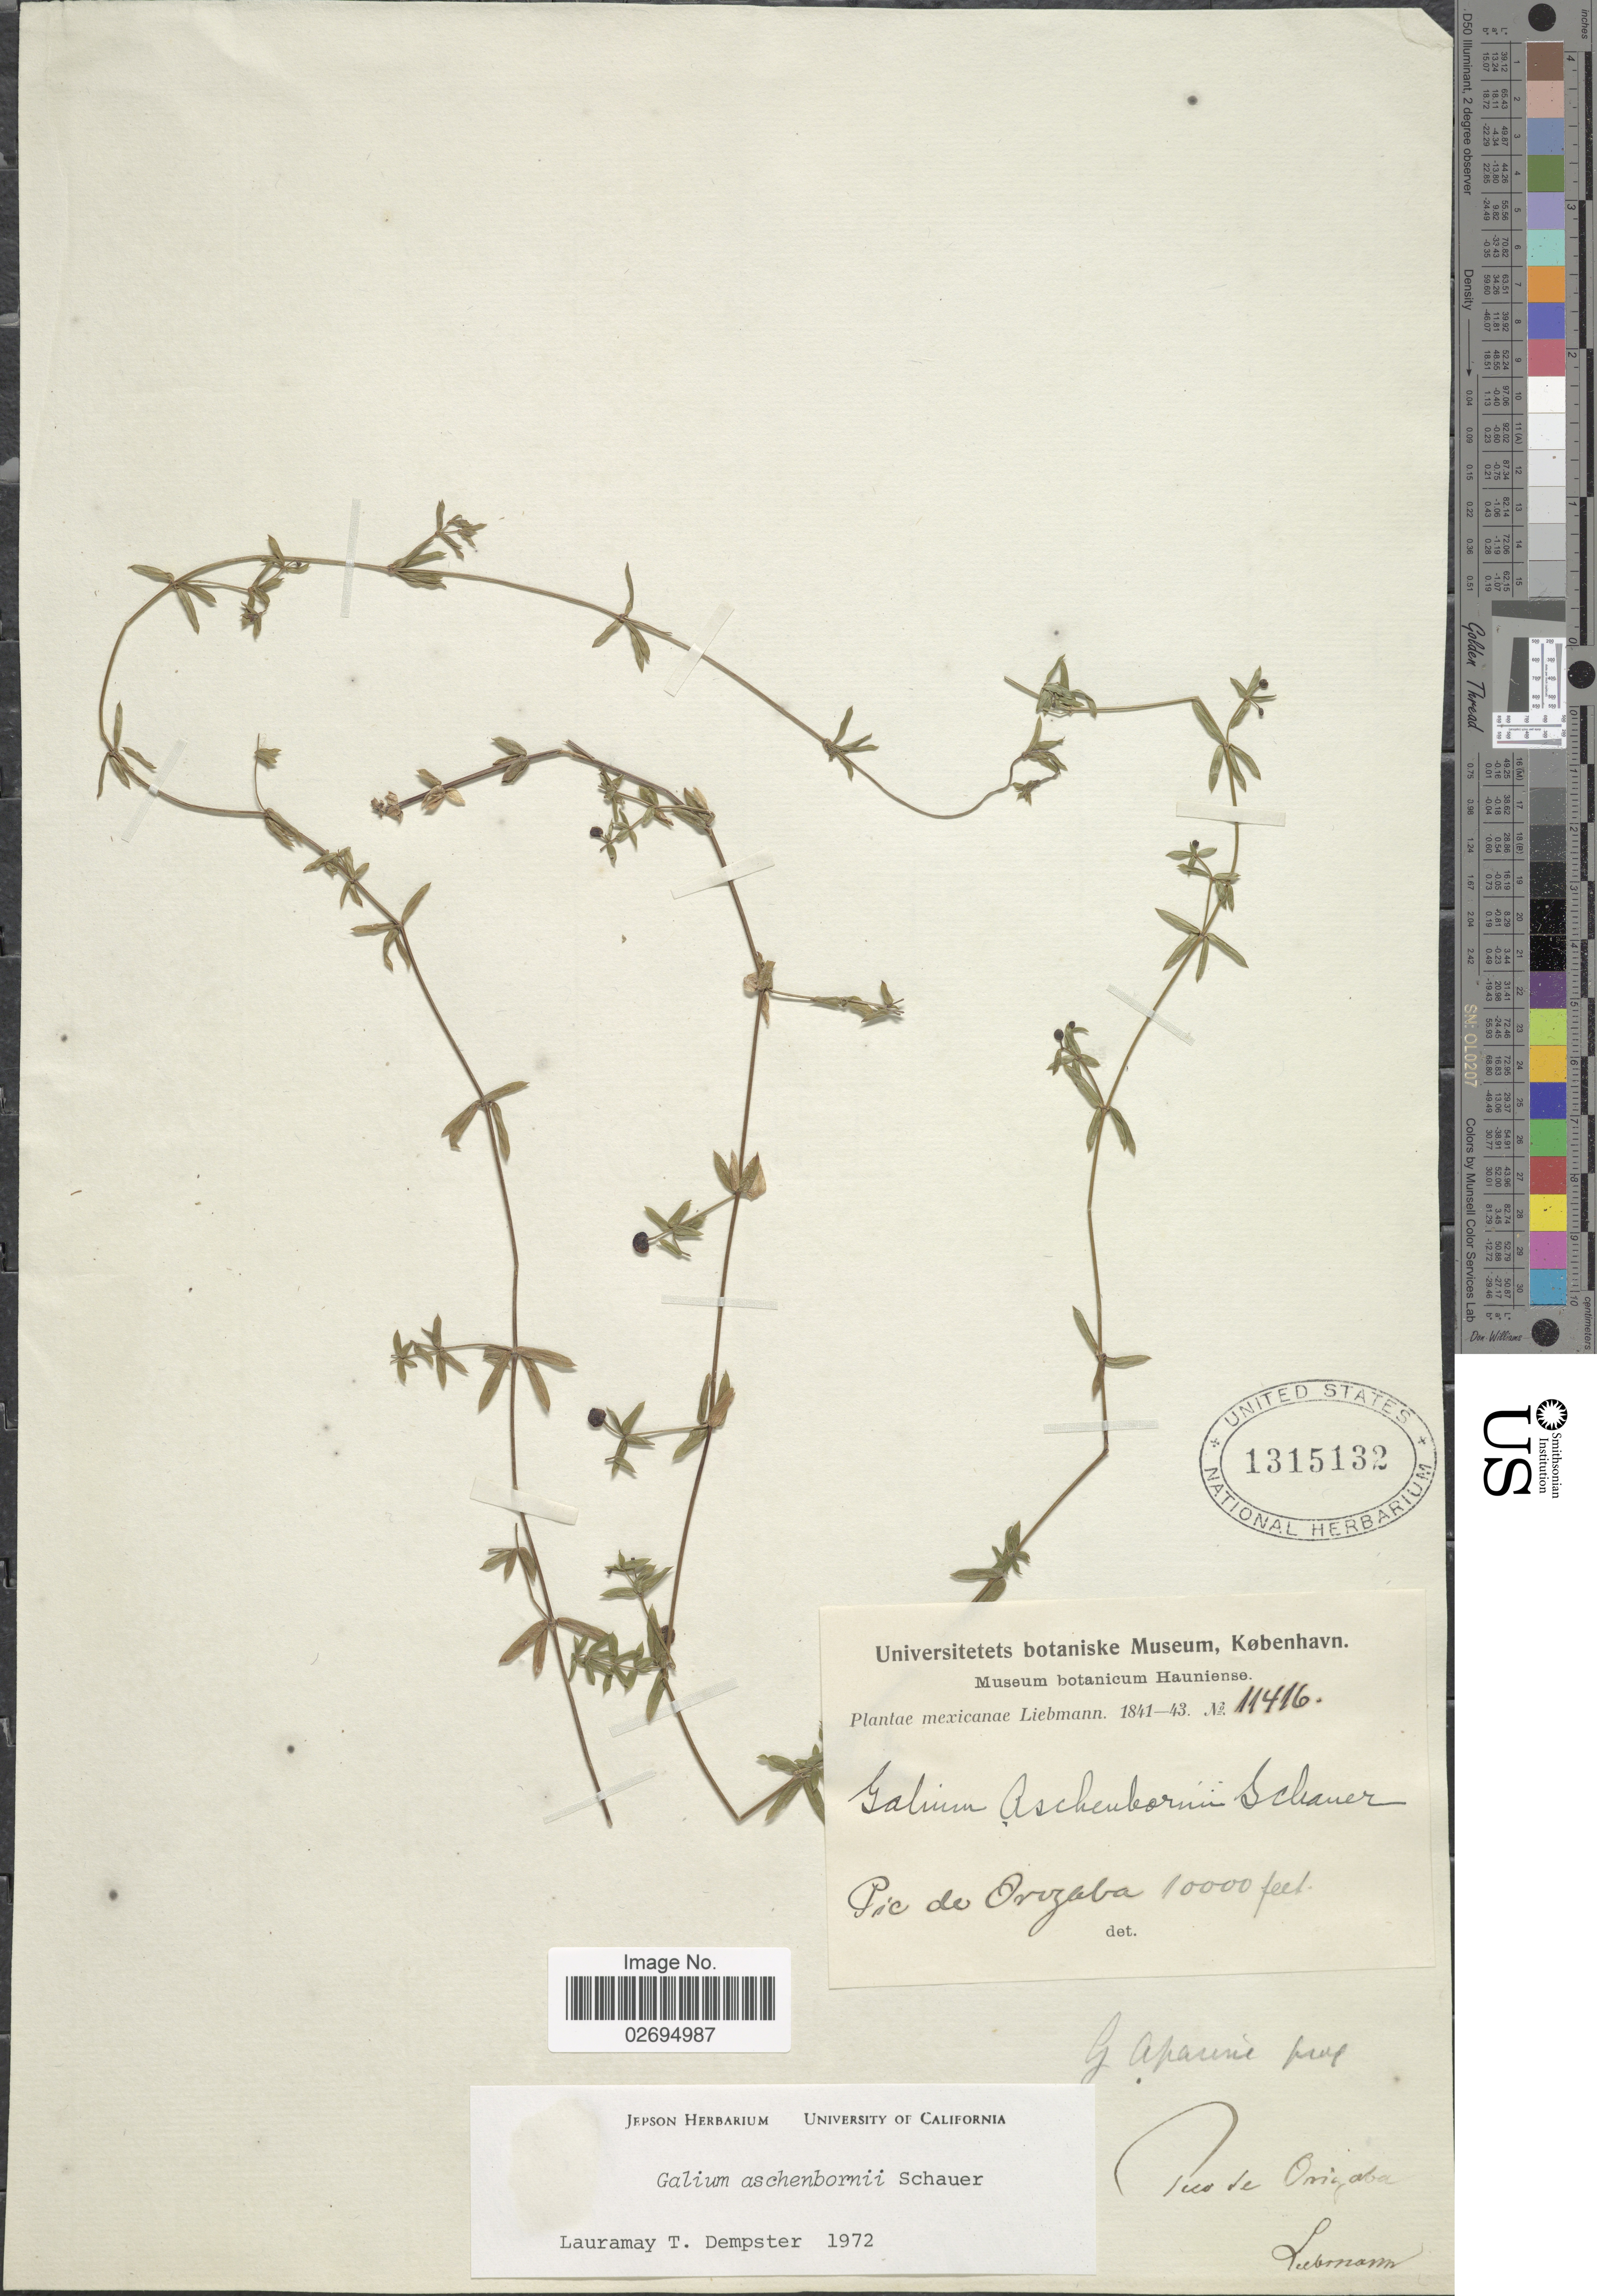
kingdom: Plantae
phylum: Tracheophyta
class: Magnoliopsida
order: Gentianales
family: Rubiaceae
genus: Galium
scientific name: Galium aschenbornii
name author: Schauer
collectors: Liebmann, --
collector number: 11416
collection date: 1841/1843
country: Mexico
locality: Pic de Orizaba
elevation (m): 3048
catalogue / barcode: US 1315132